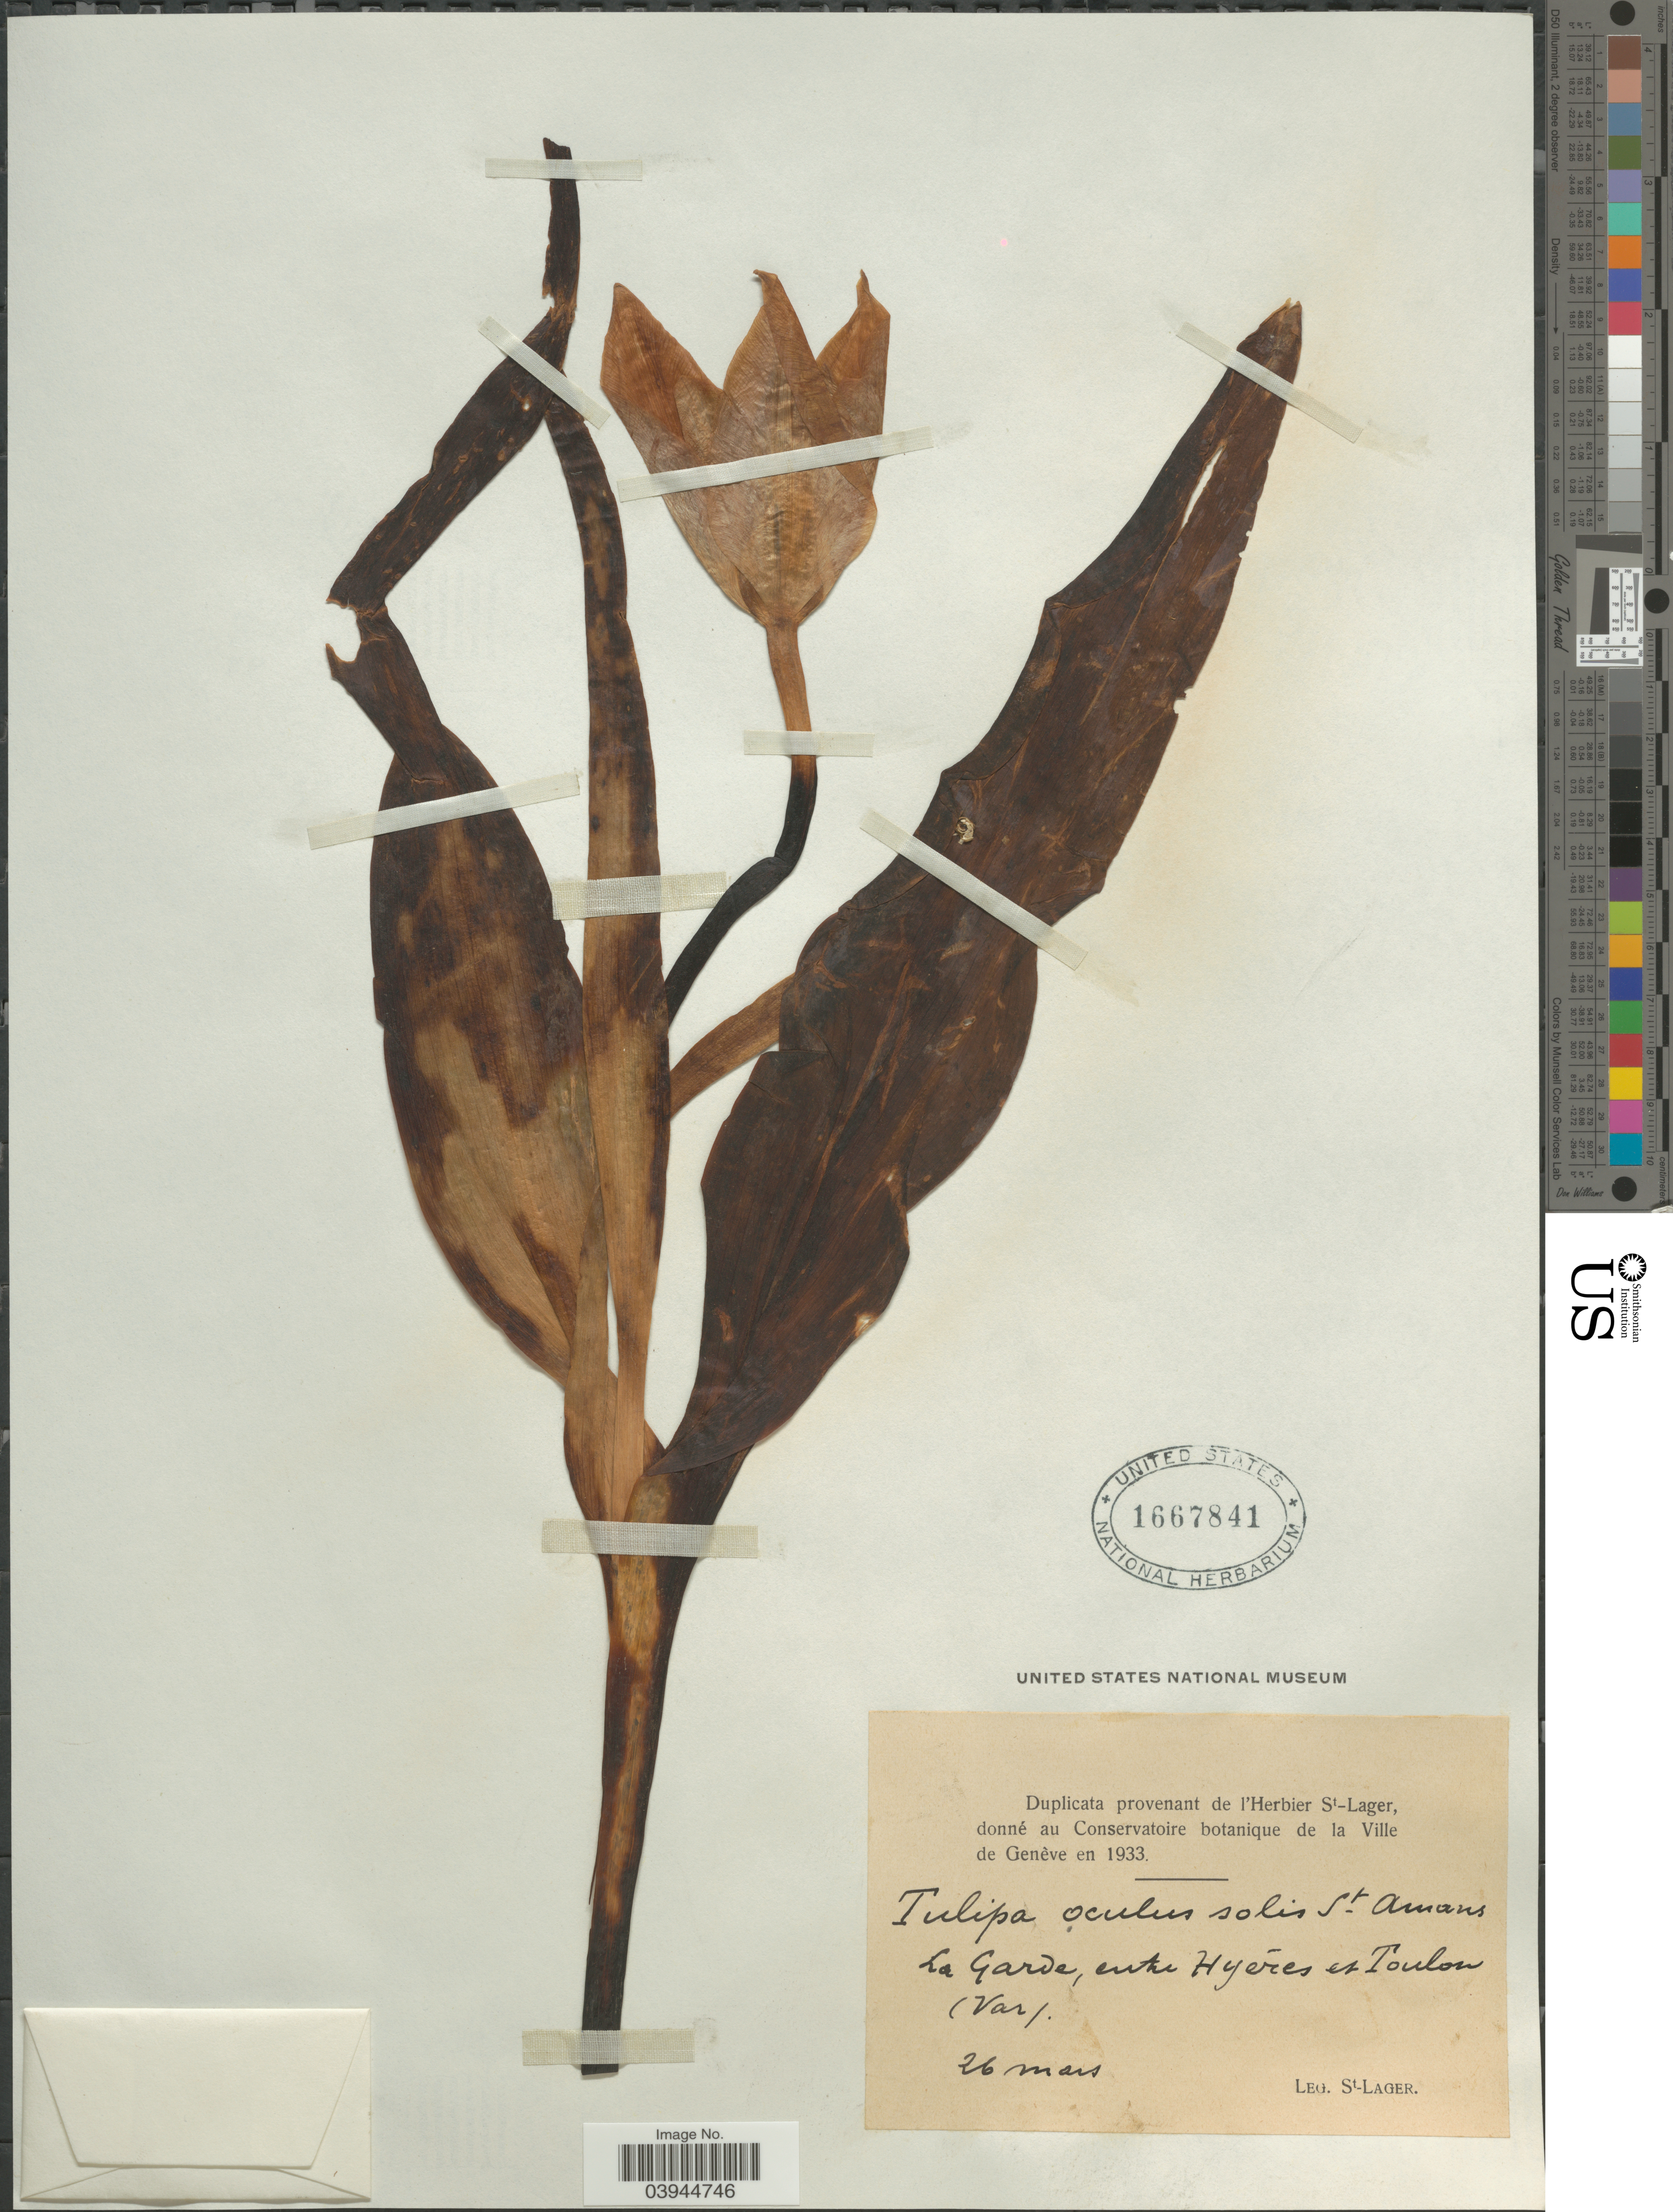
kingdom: Plantae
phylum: Tracheophyta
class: Liliopsida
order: Liliales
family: Liliaceae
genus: Tulipa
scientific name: Tulipa oculus-solis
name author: DC.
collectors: -. St. Lager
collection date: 1933-05-26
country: France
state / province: Provence-Alpes-Côte d'Azur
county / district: Var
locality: La Garde, entre Hyéres et Toulon (Var).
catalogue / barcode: US 1667841